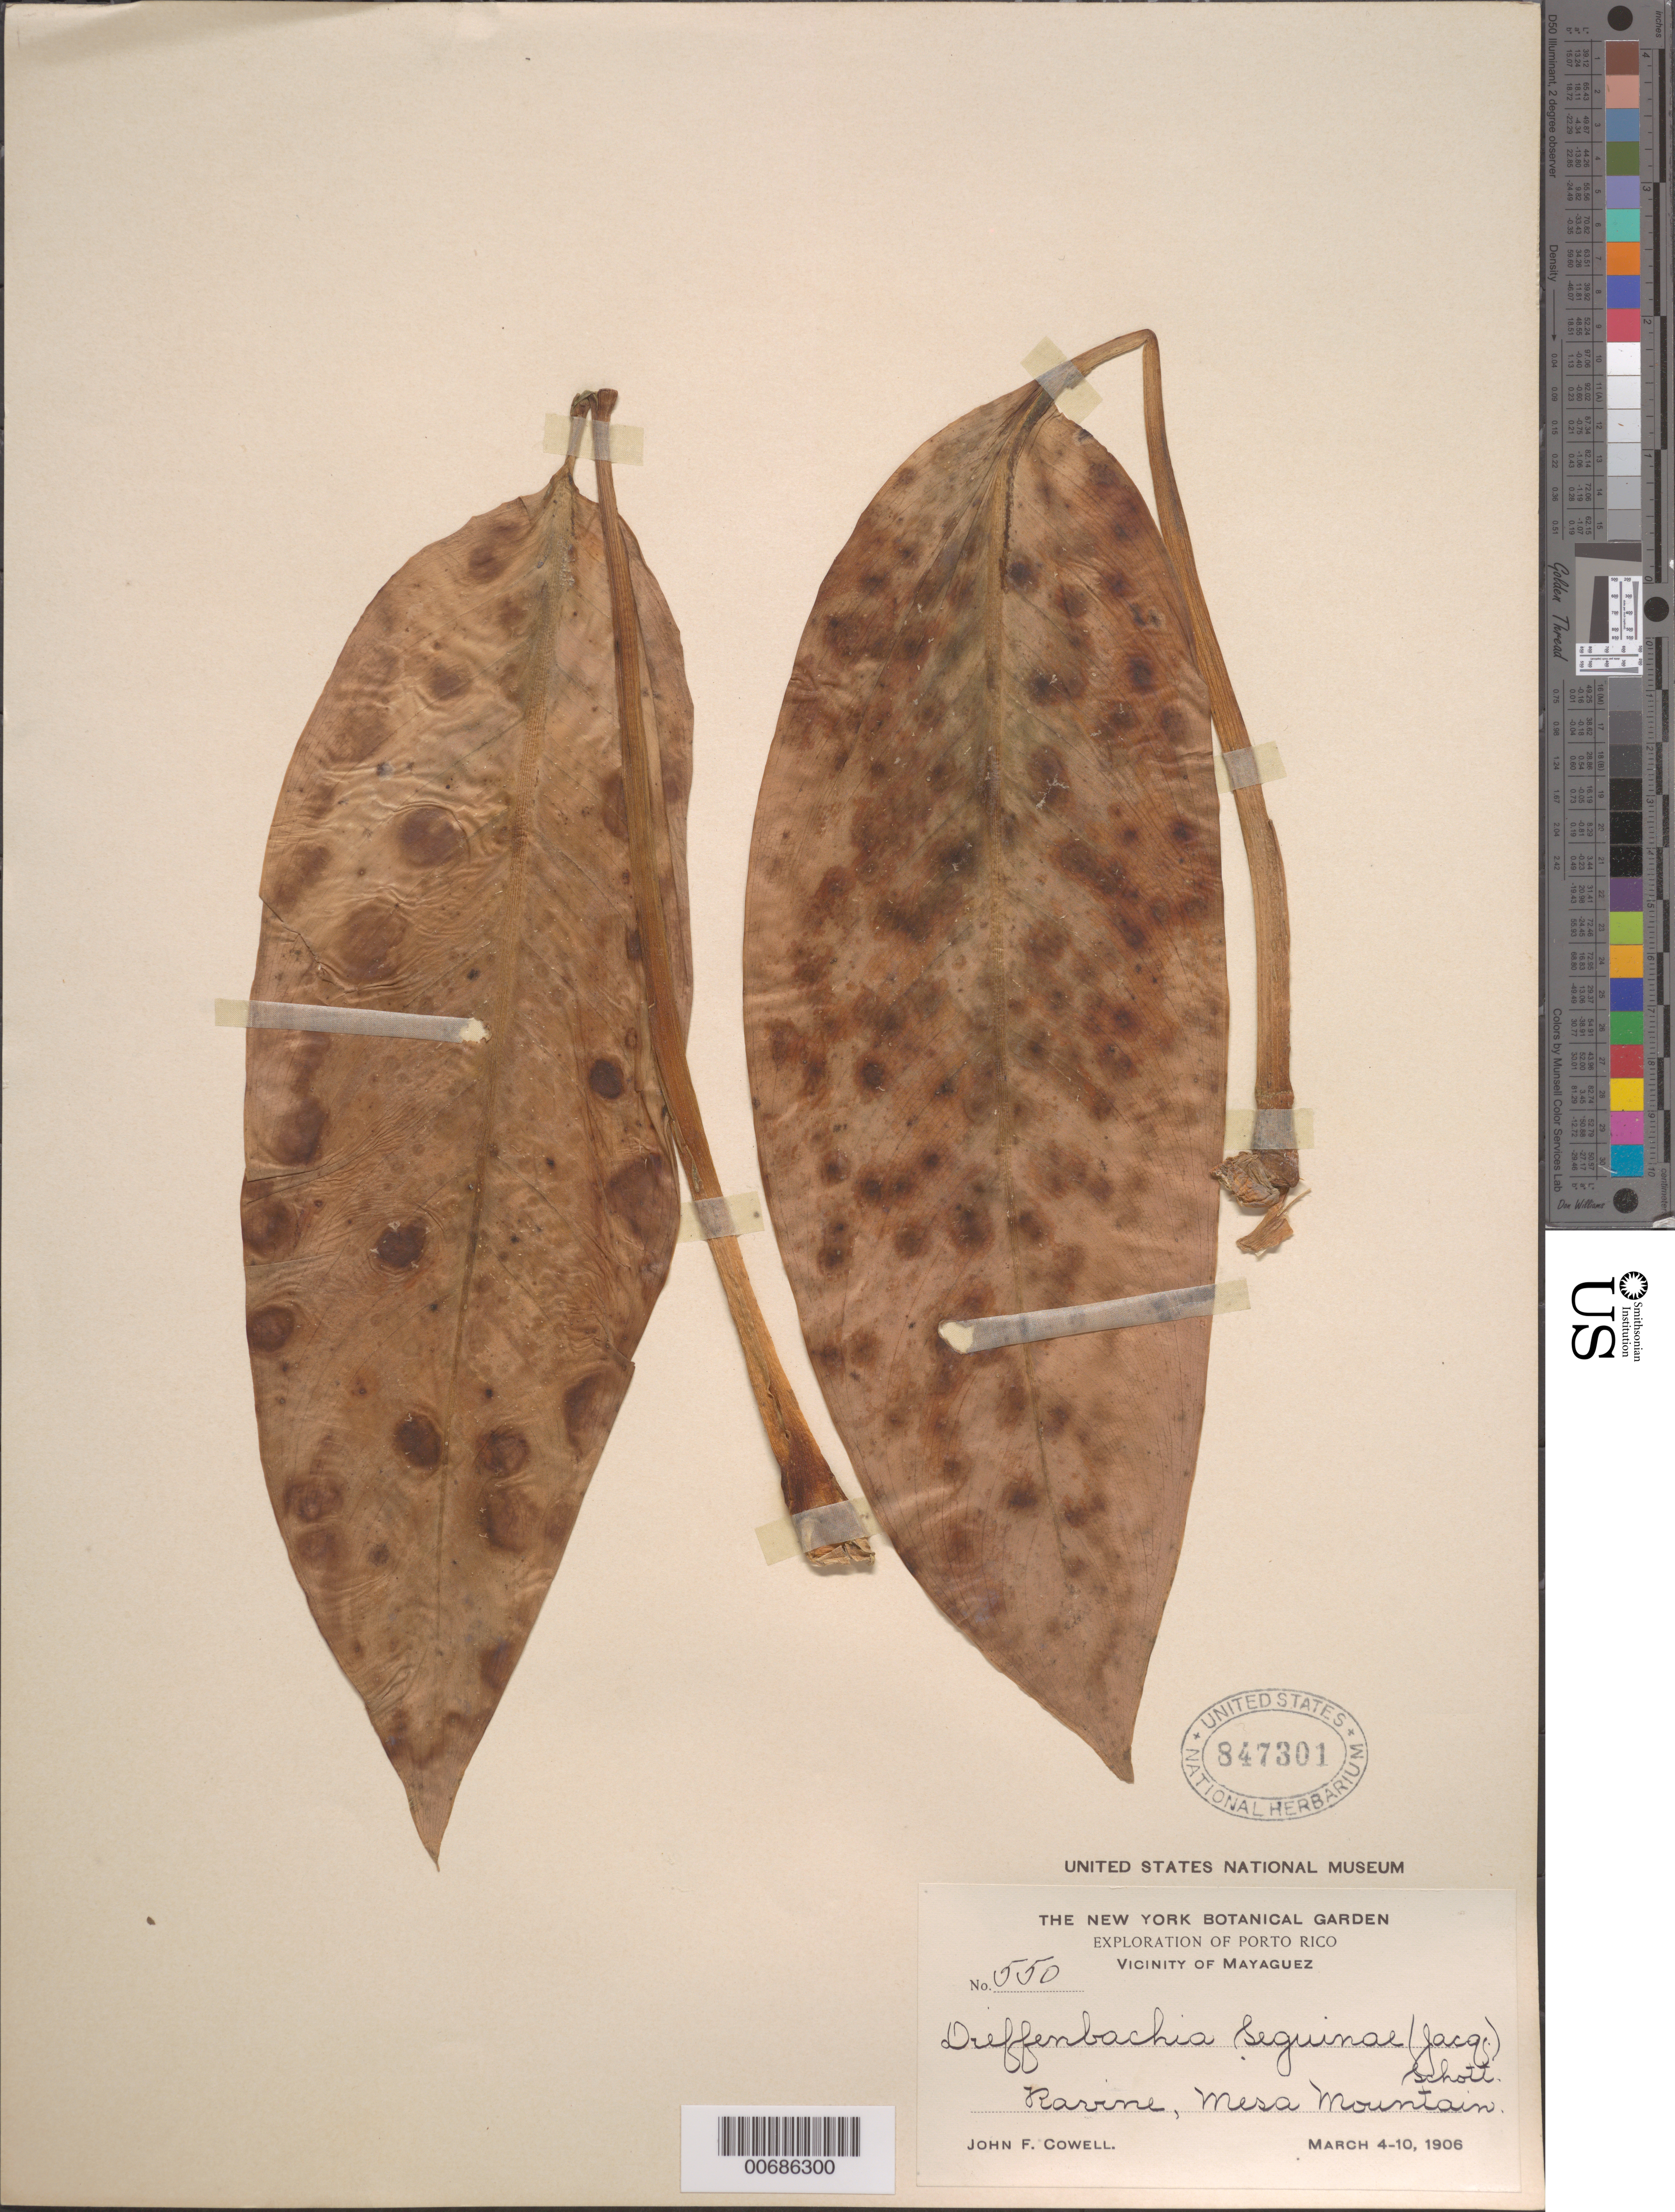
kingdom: Plantae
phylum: Tracheophyta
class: Liliopsida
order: Alismatales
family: Araceae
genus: Dieffenbachia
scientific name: Dieffenbachia seguine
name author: (Jacq.) Schott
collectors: J. F. Cowell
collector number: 550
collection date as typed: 04 Mar 1906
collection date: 1906-03-04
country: Puerto Rico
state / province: Mayagüez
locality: Mayaguez, vic of; Mesa Mt.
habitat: Ravine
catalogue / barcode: US 847301